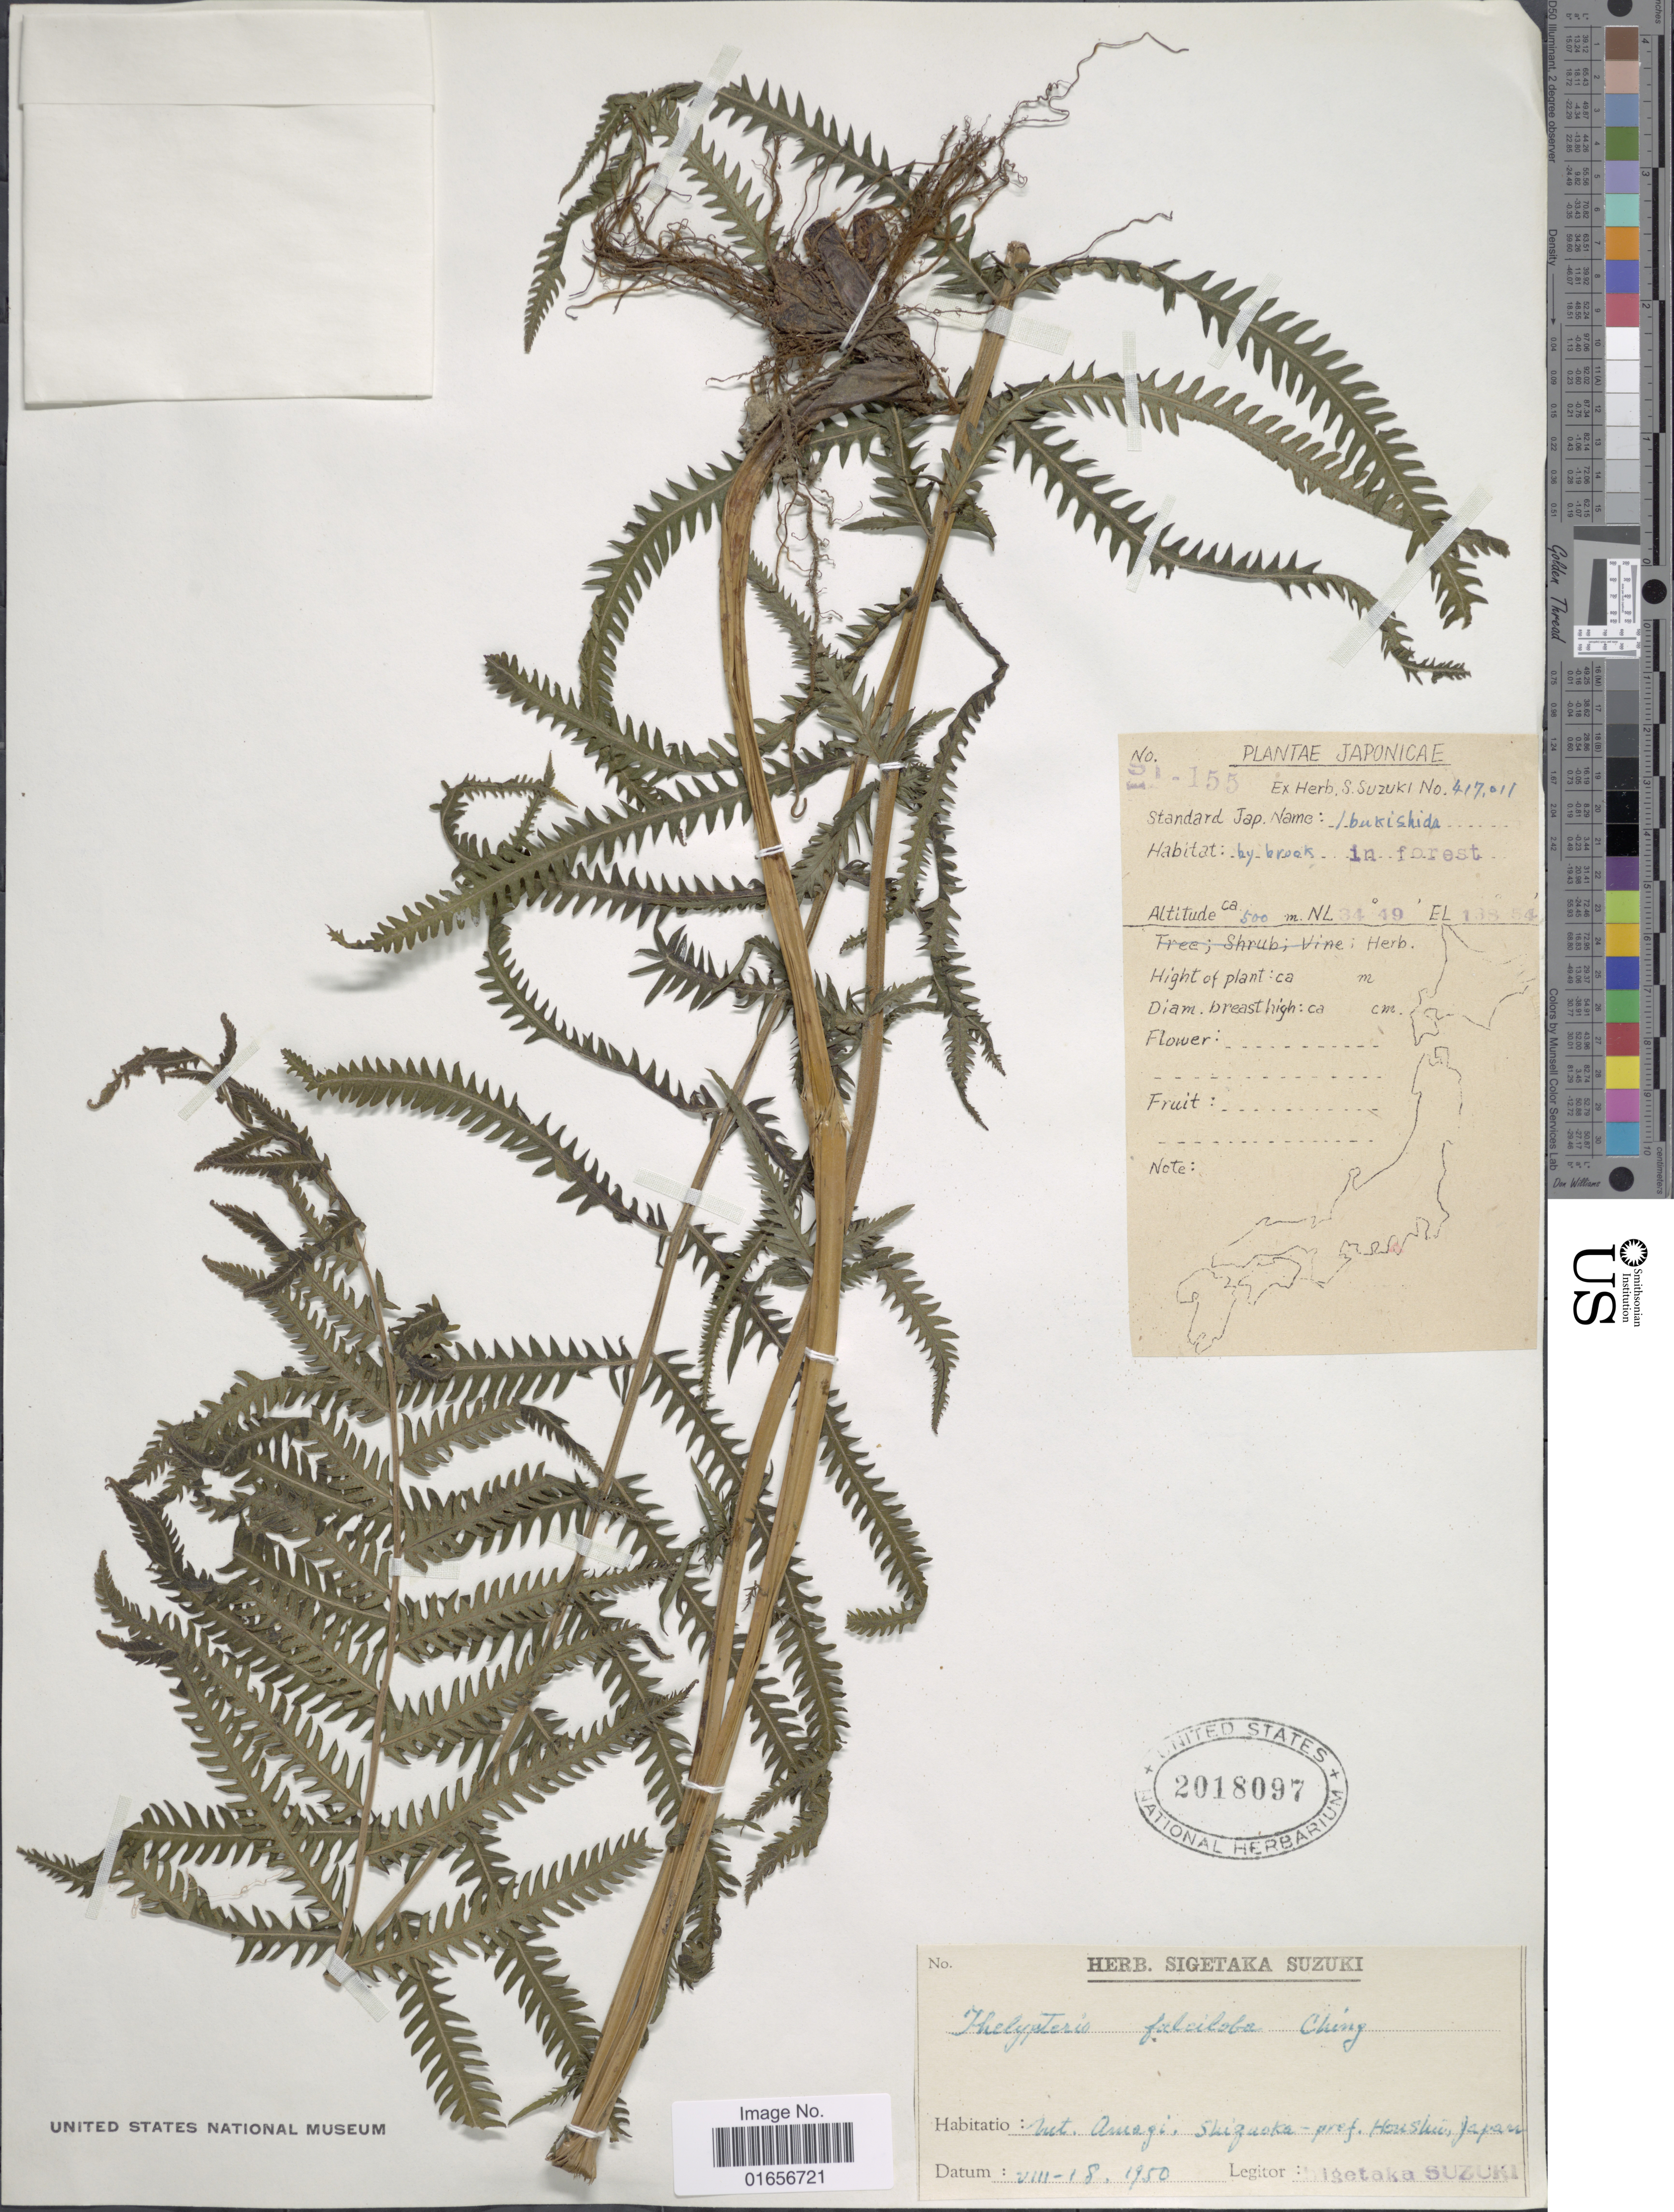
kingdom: Plantae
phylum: Tracheophyta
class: Polypodiopsida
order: Polypodiales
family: Thelypteridaceae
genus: Pseudocyclosorus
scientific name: Pseudocyclosorus falcilobus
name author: (Hook.) Ching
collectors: S. Suzuki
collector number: S.I.-155/417/011*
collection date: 1950-08-18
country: Japan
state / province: Sizuoka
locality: Mt. Amagi, Shizuoka, Pref. Houskien, Japan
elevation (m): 500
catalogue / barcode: US 2018097